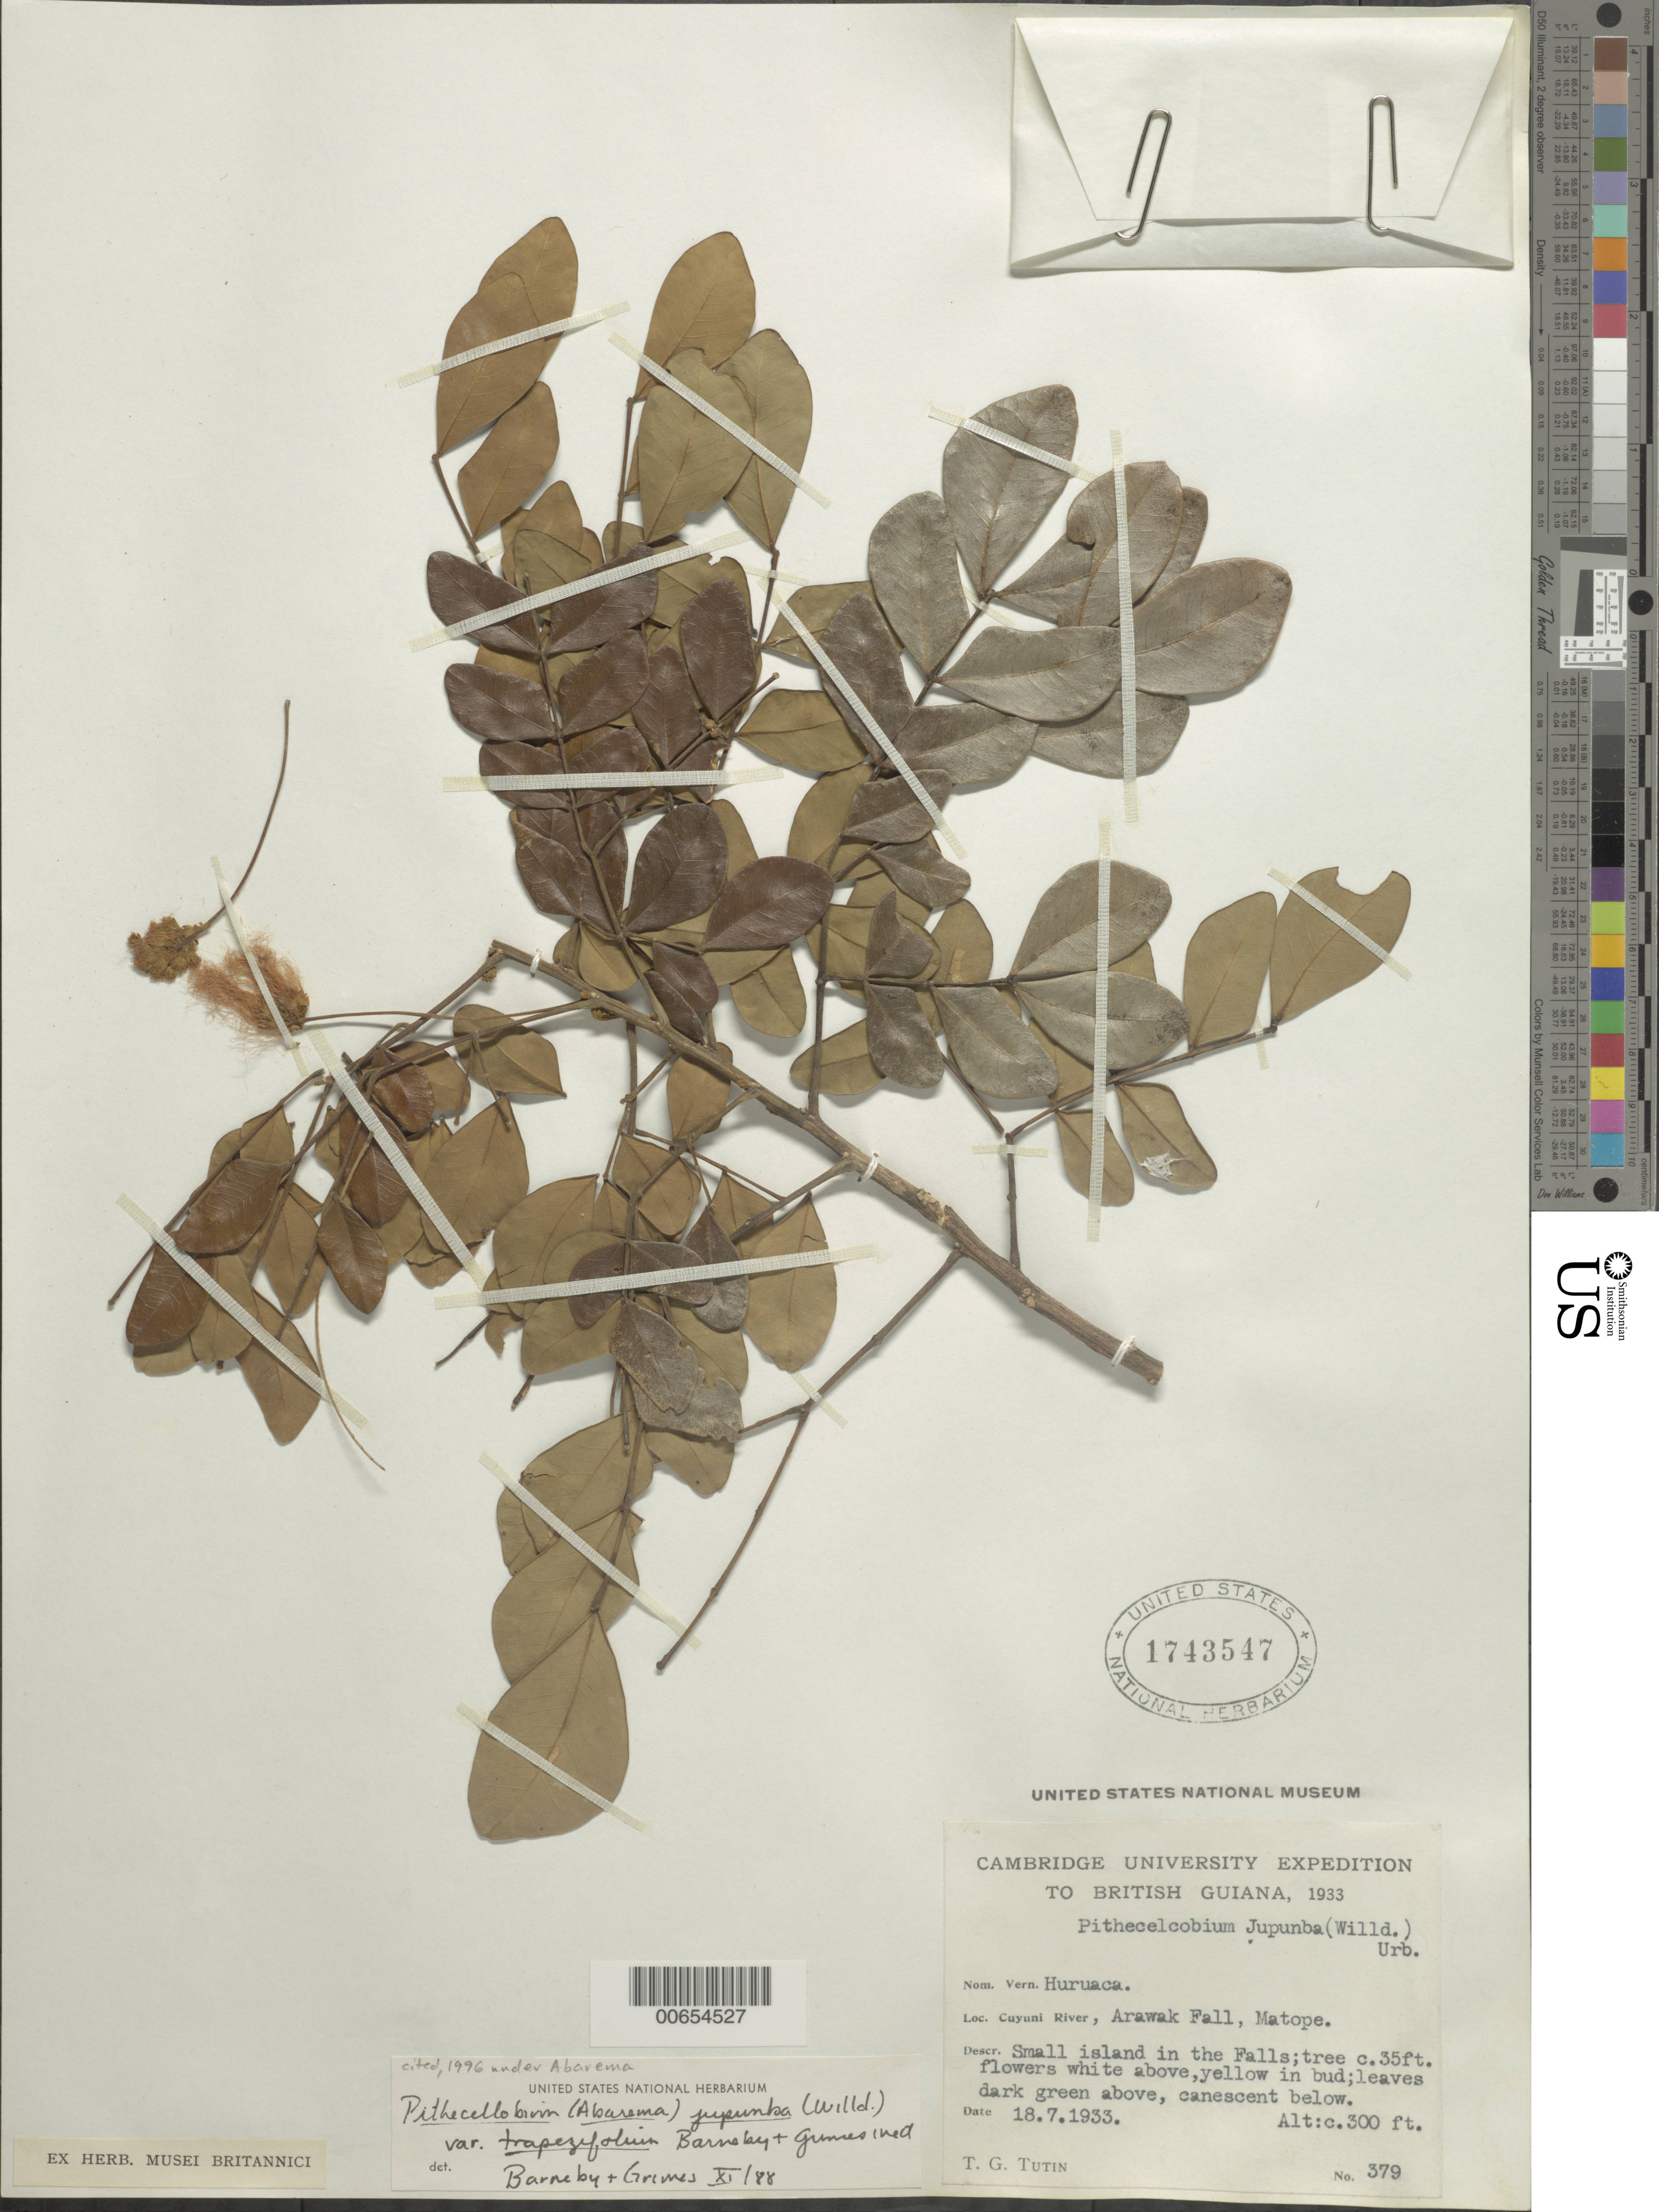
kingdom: Plantae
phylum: Tracheophyta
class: Magnoliopsida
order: Fabales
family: Fabaceae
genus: Jupunba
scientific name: Jupunba trapezifolia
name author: (Vahl) Moldenke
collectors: T. G. Tutin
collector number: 379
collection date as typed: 18-Jul-33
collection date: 1933-07-18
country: Guyana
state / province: Cuyuni-Mazaruni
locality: Arawak Fall, Matope, Cuyuni R.; small island in the Falls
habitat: Small island in the falls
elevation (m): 91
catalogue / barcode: US 1743547